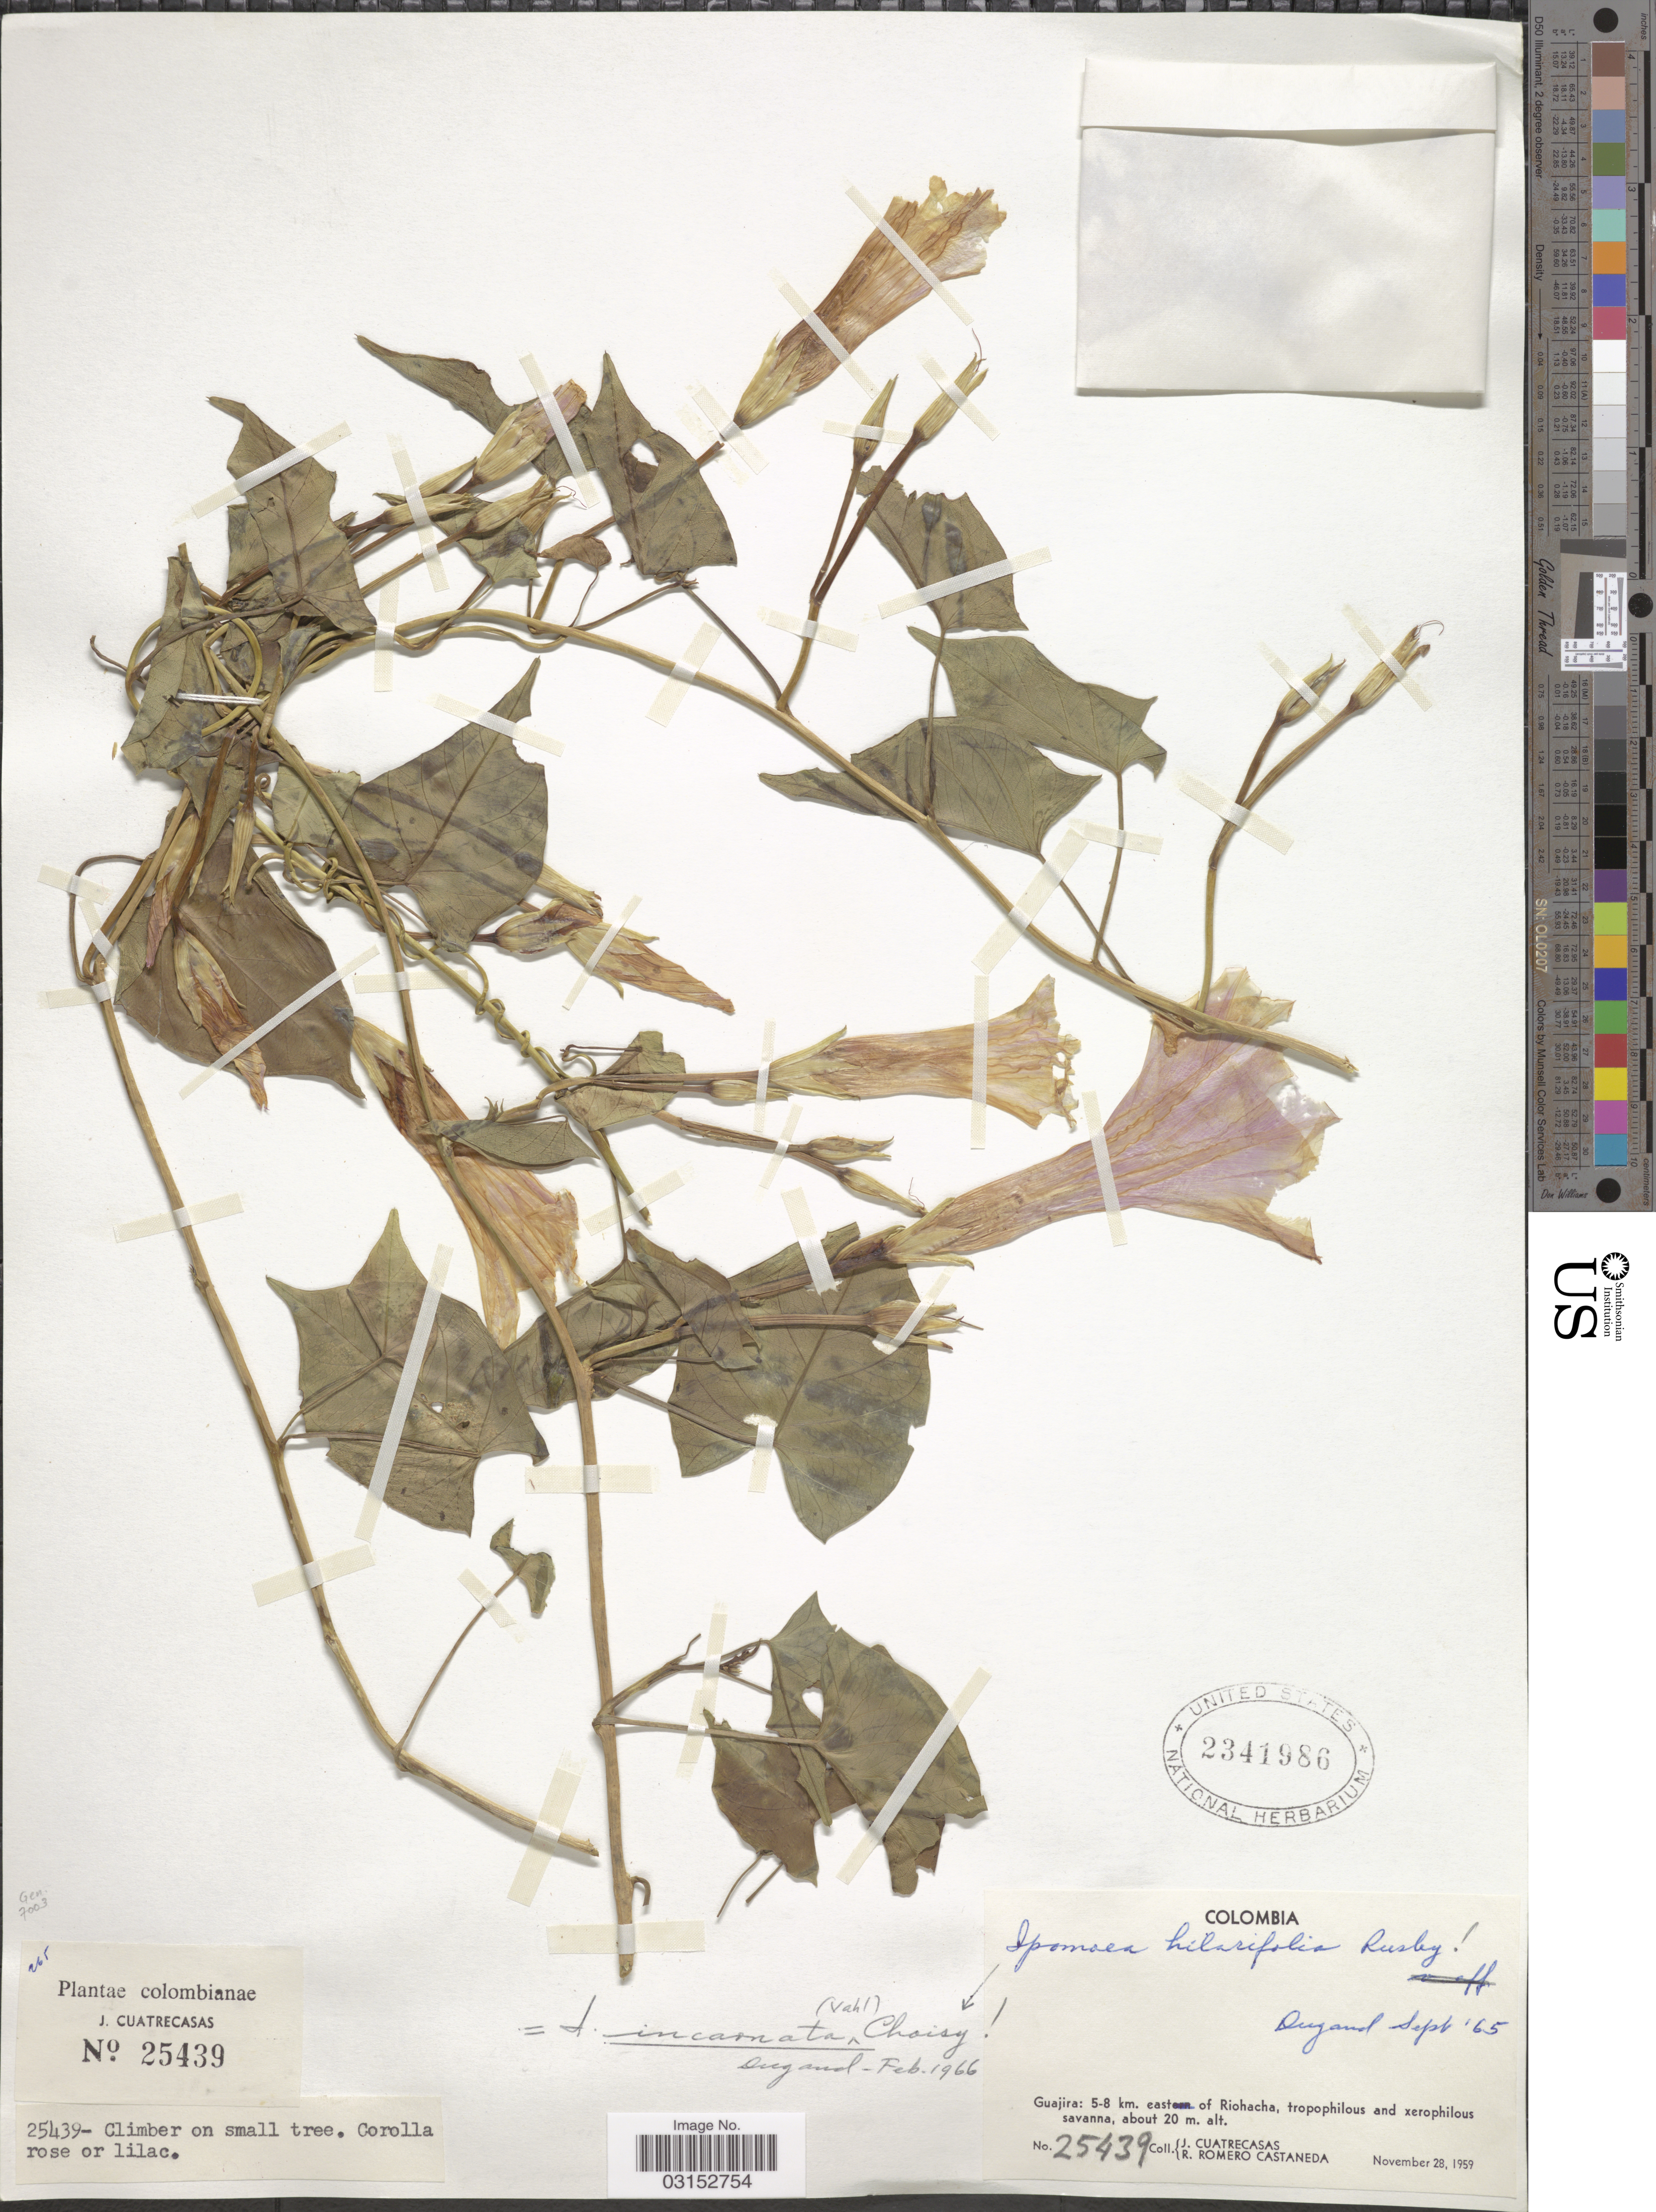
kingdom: Plantae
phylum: Tracheophyta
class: Magnoliopsida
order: Solanales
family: Convolvulaceae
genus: Ipomoea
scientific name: Ipomoea incarnata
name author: (Vahl) Choisy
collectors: J. Cuatrecasas & R. Romero Castañeda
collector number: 25439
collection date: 1959-11-28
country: Colombia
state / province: La Guajira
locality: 5-8 km. east of Riohacha.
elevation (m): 20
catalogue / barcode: US 2341986